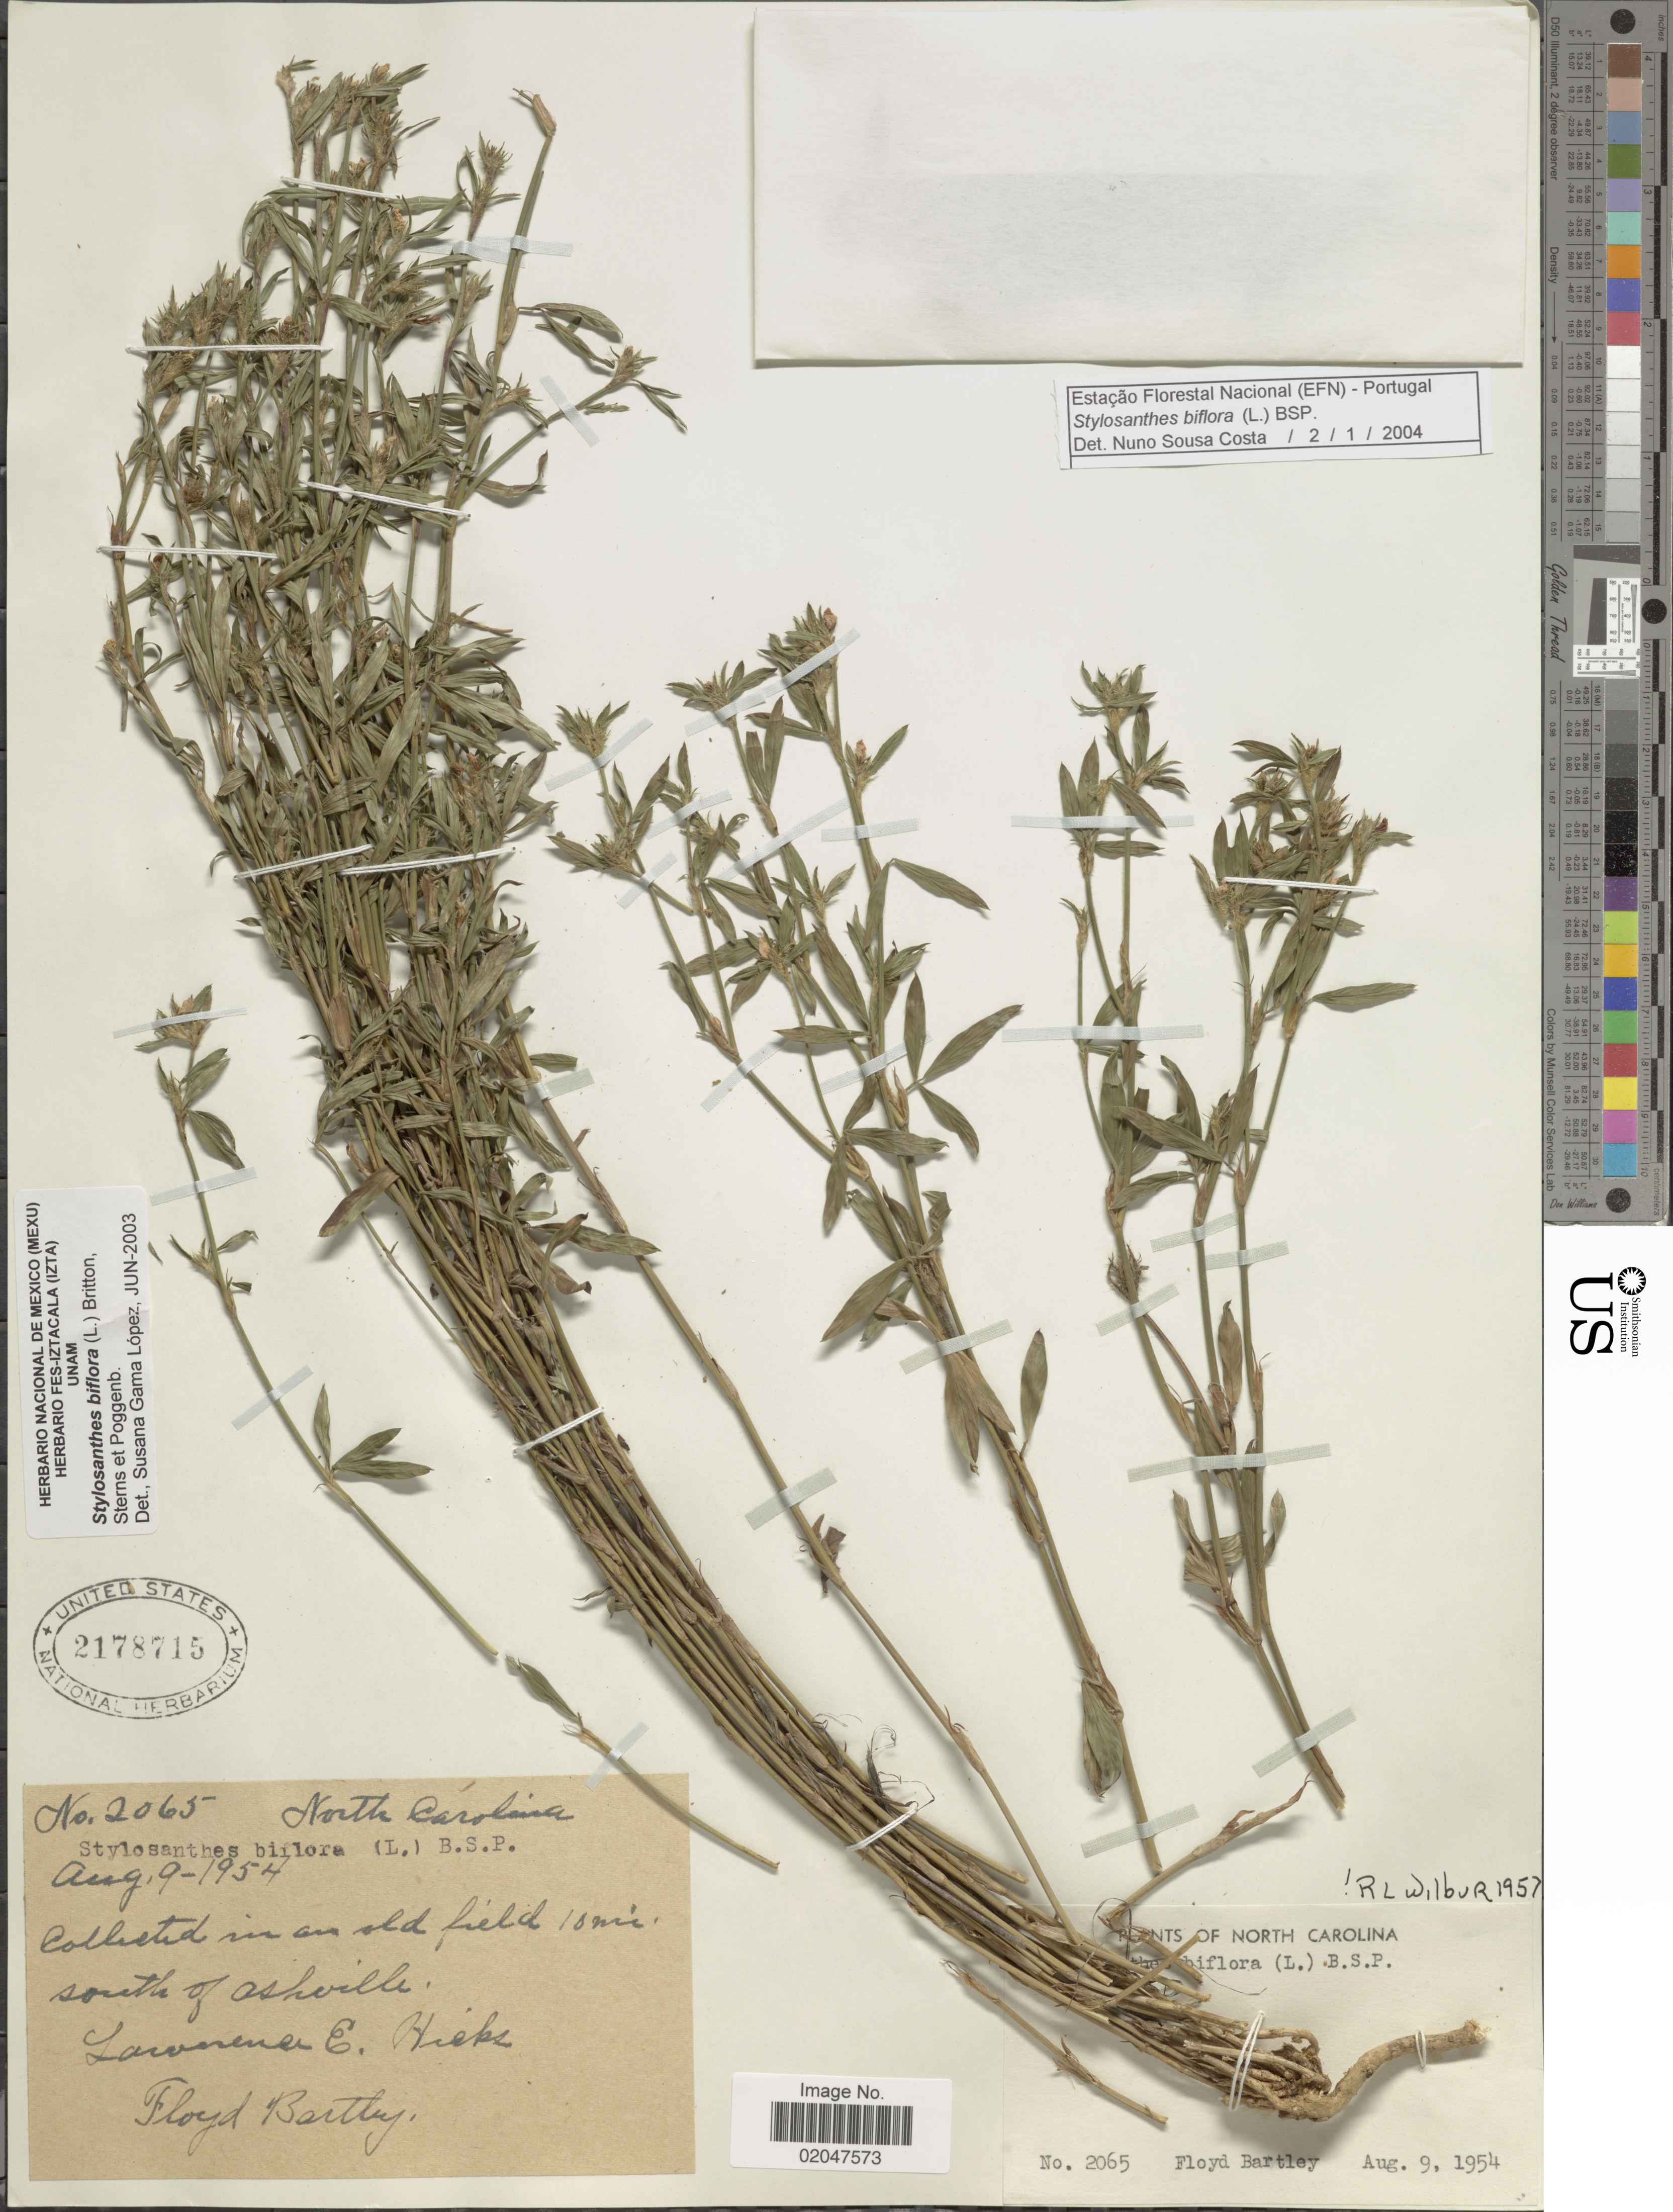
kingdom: Plantae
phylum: Tracheophyta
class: Magnoliopsida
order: Fabales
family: Fabaceae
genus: Stylosanthes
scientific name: Stylosanthes biflora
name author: (L.) Britton et al.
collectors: L. E. Hicks & F. Bartley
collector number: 2065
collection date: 1954-08-09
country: United States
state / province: North Carolina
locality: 10 mi south of Ashville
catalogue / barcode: US 2178715